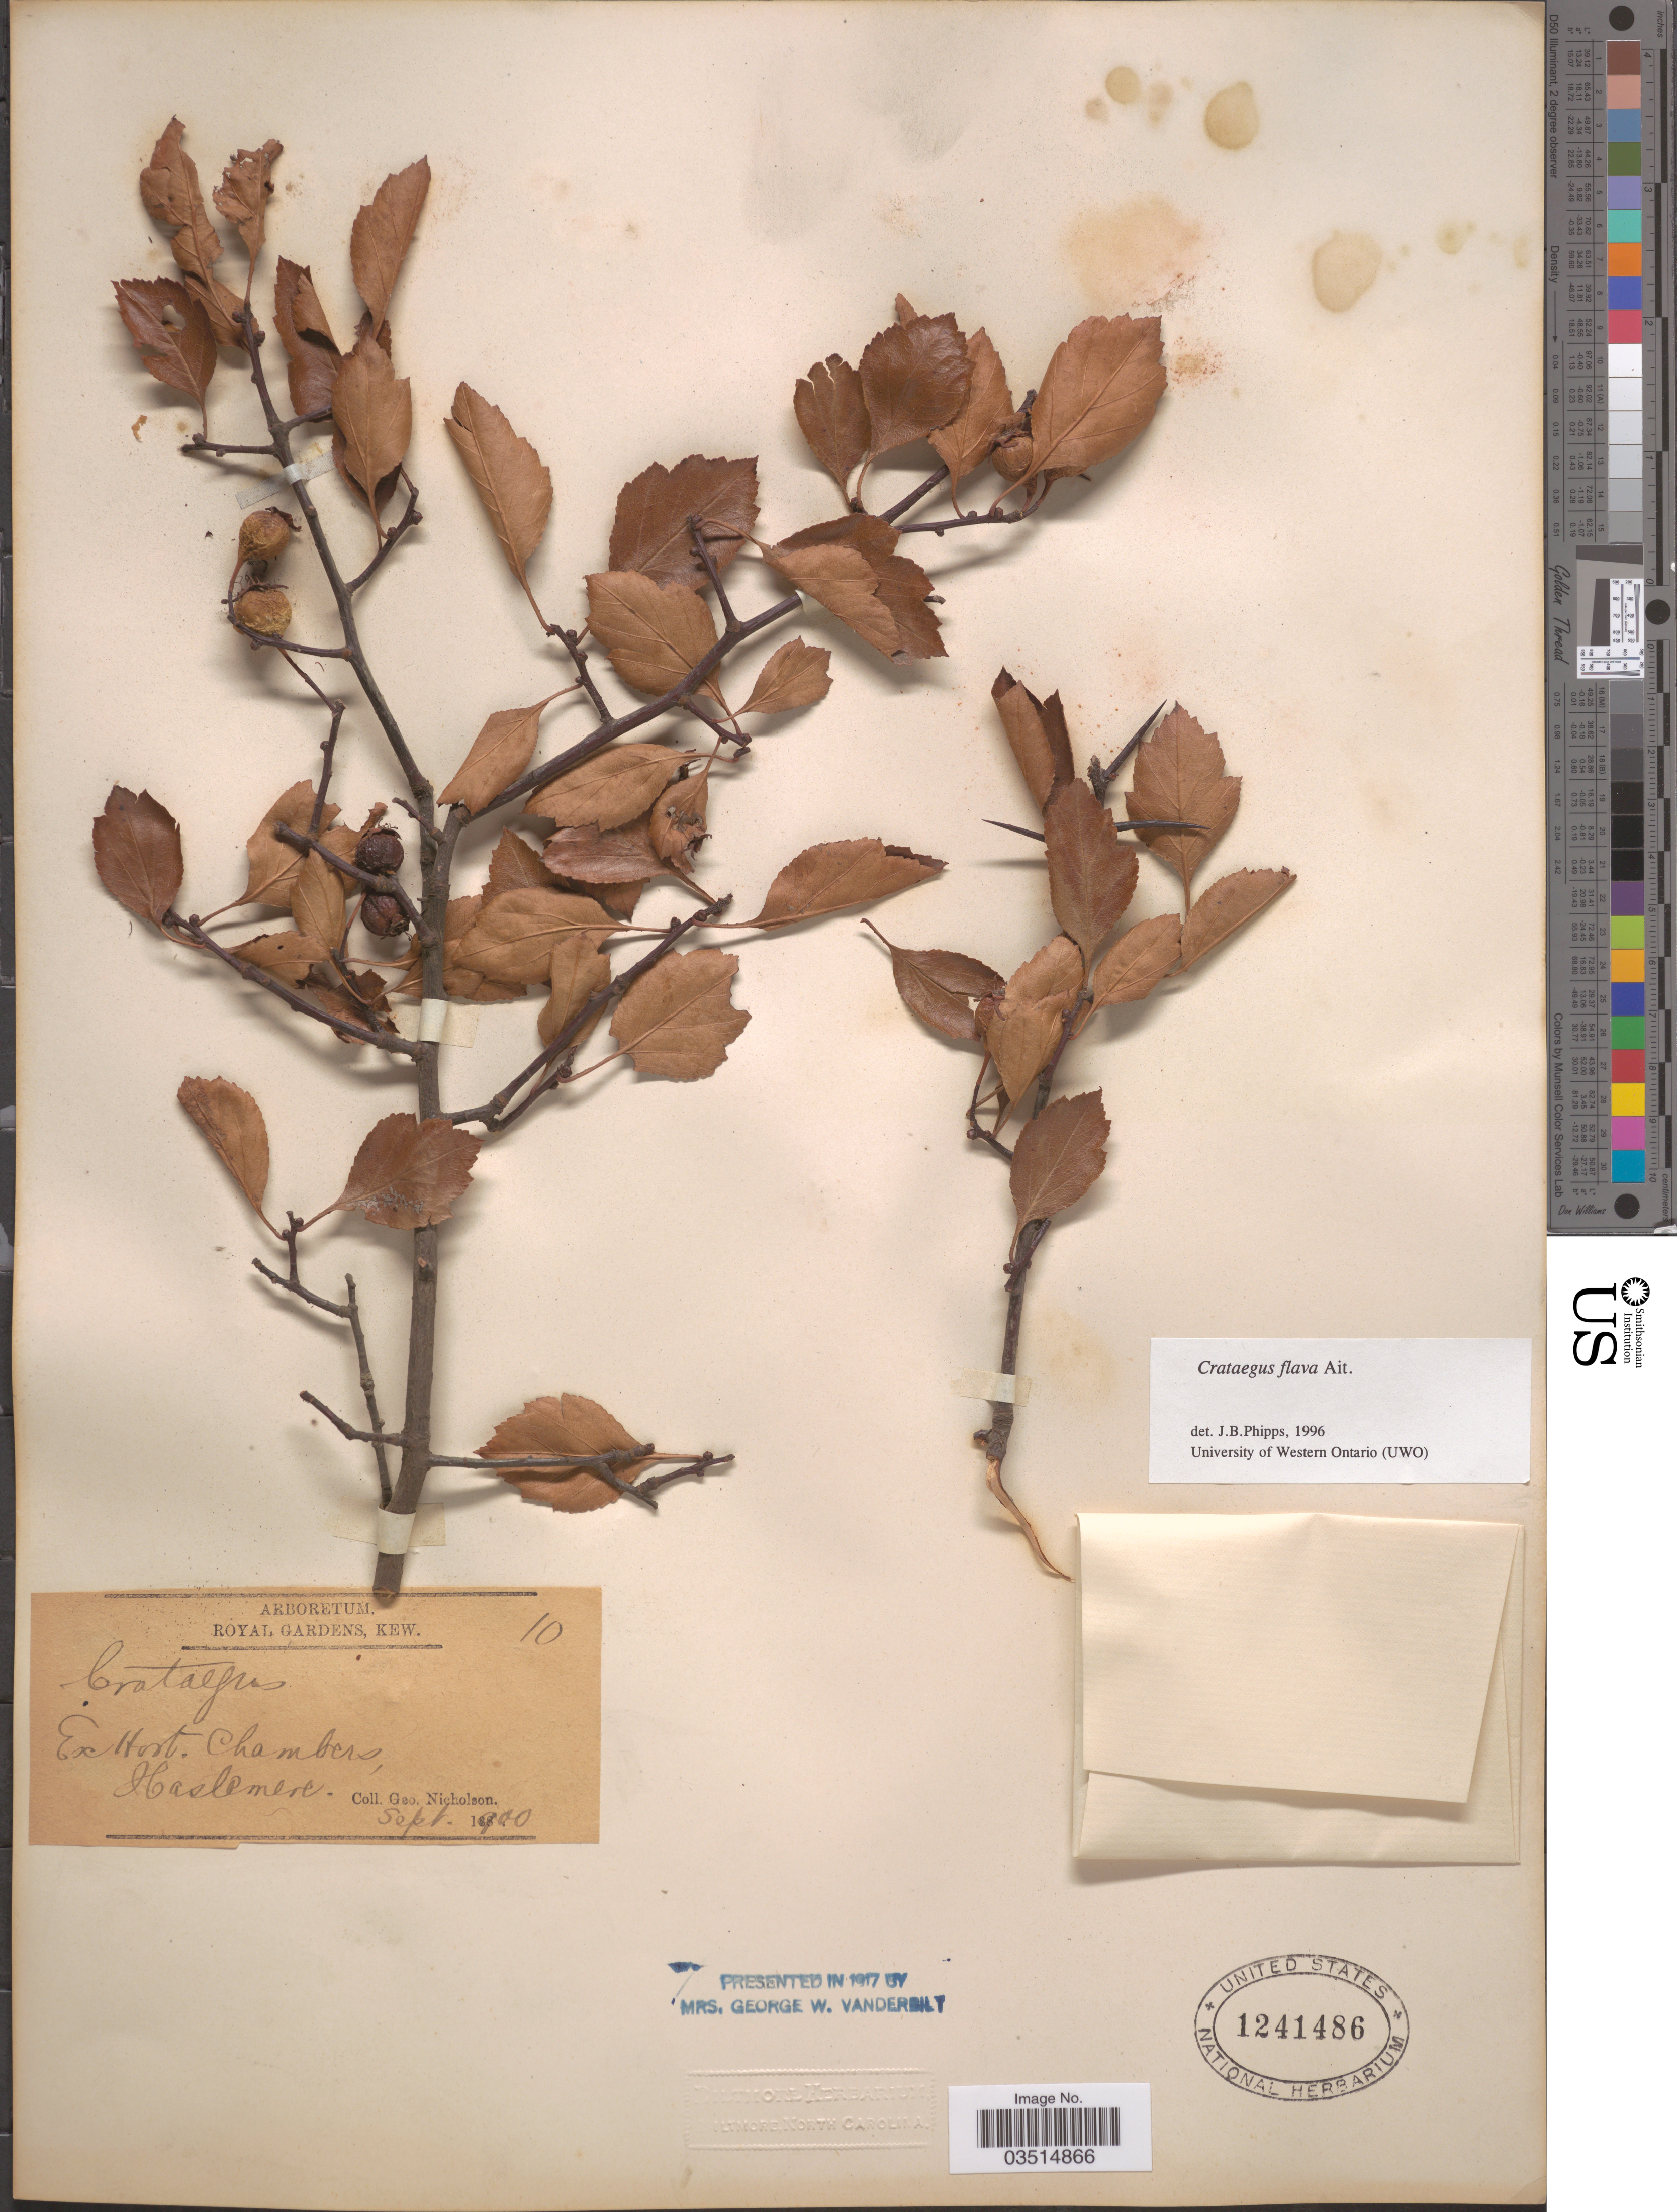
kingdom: Plantae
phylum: Tracheophyta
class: Magnoliopsida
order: Rosales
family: Rosaceae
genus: Crataegus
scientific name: Crataegus flava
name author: Aiton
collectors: G. Nicholson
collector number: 10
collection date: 1900-09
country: United Kingdom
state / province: England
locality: Ex Hort. Chambers, Haslemere.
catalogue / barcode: US 1241486